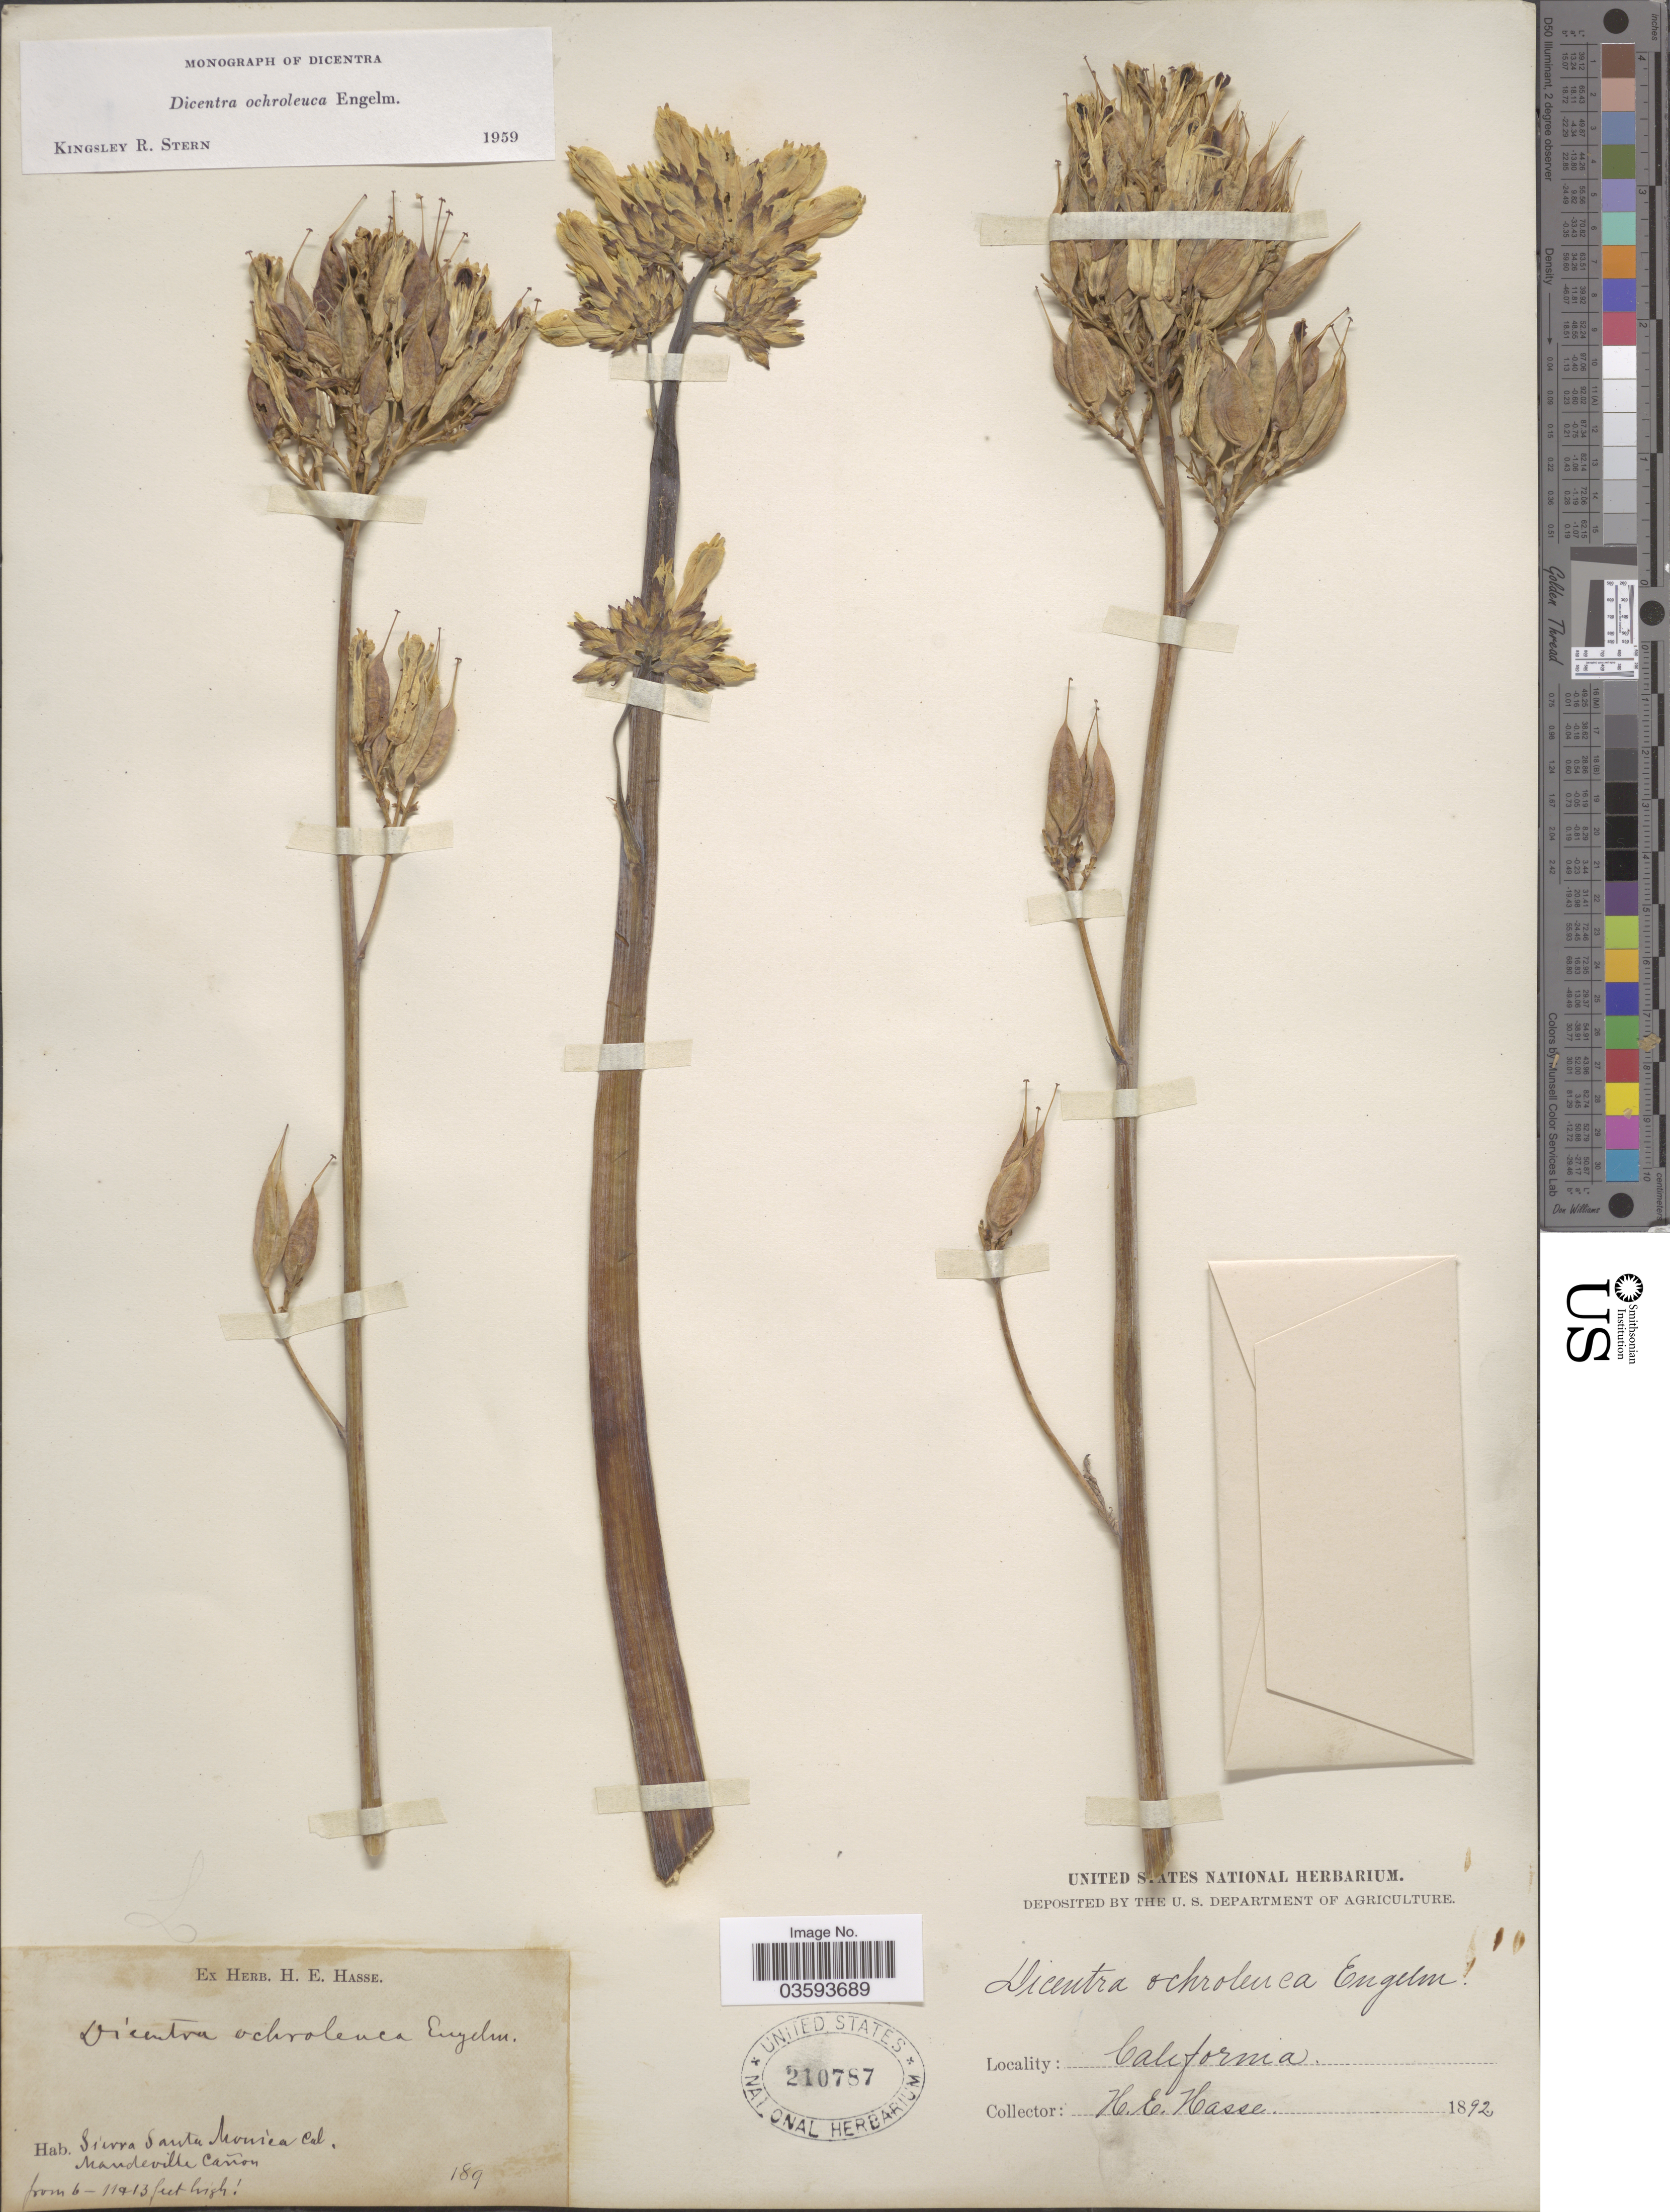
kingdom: Plantae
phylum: Tracheophyta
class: Magnoliopsida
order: Ranunculales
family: Papaveraceae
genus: Dicentra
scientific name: Dicentra ochroleuca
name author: Engelm.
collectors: H. E. Hasse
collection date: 1892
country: United States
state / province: California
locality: Sierra San Monica. Mandeville Cañon.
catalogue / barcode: US 210787